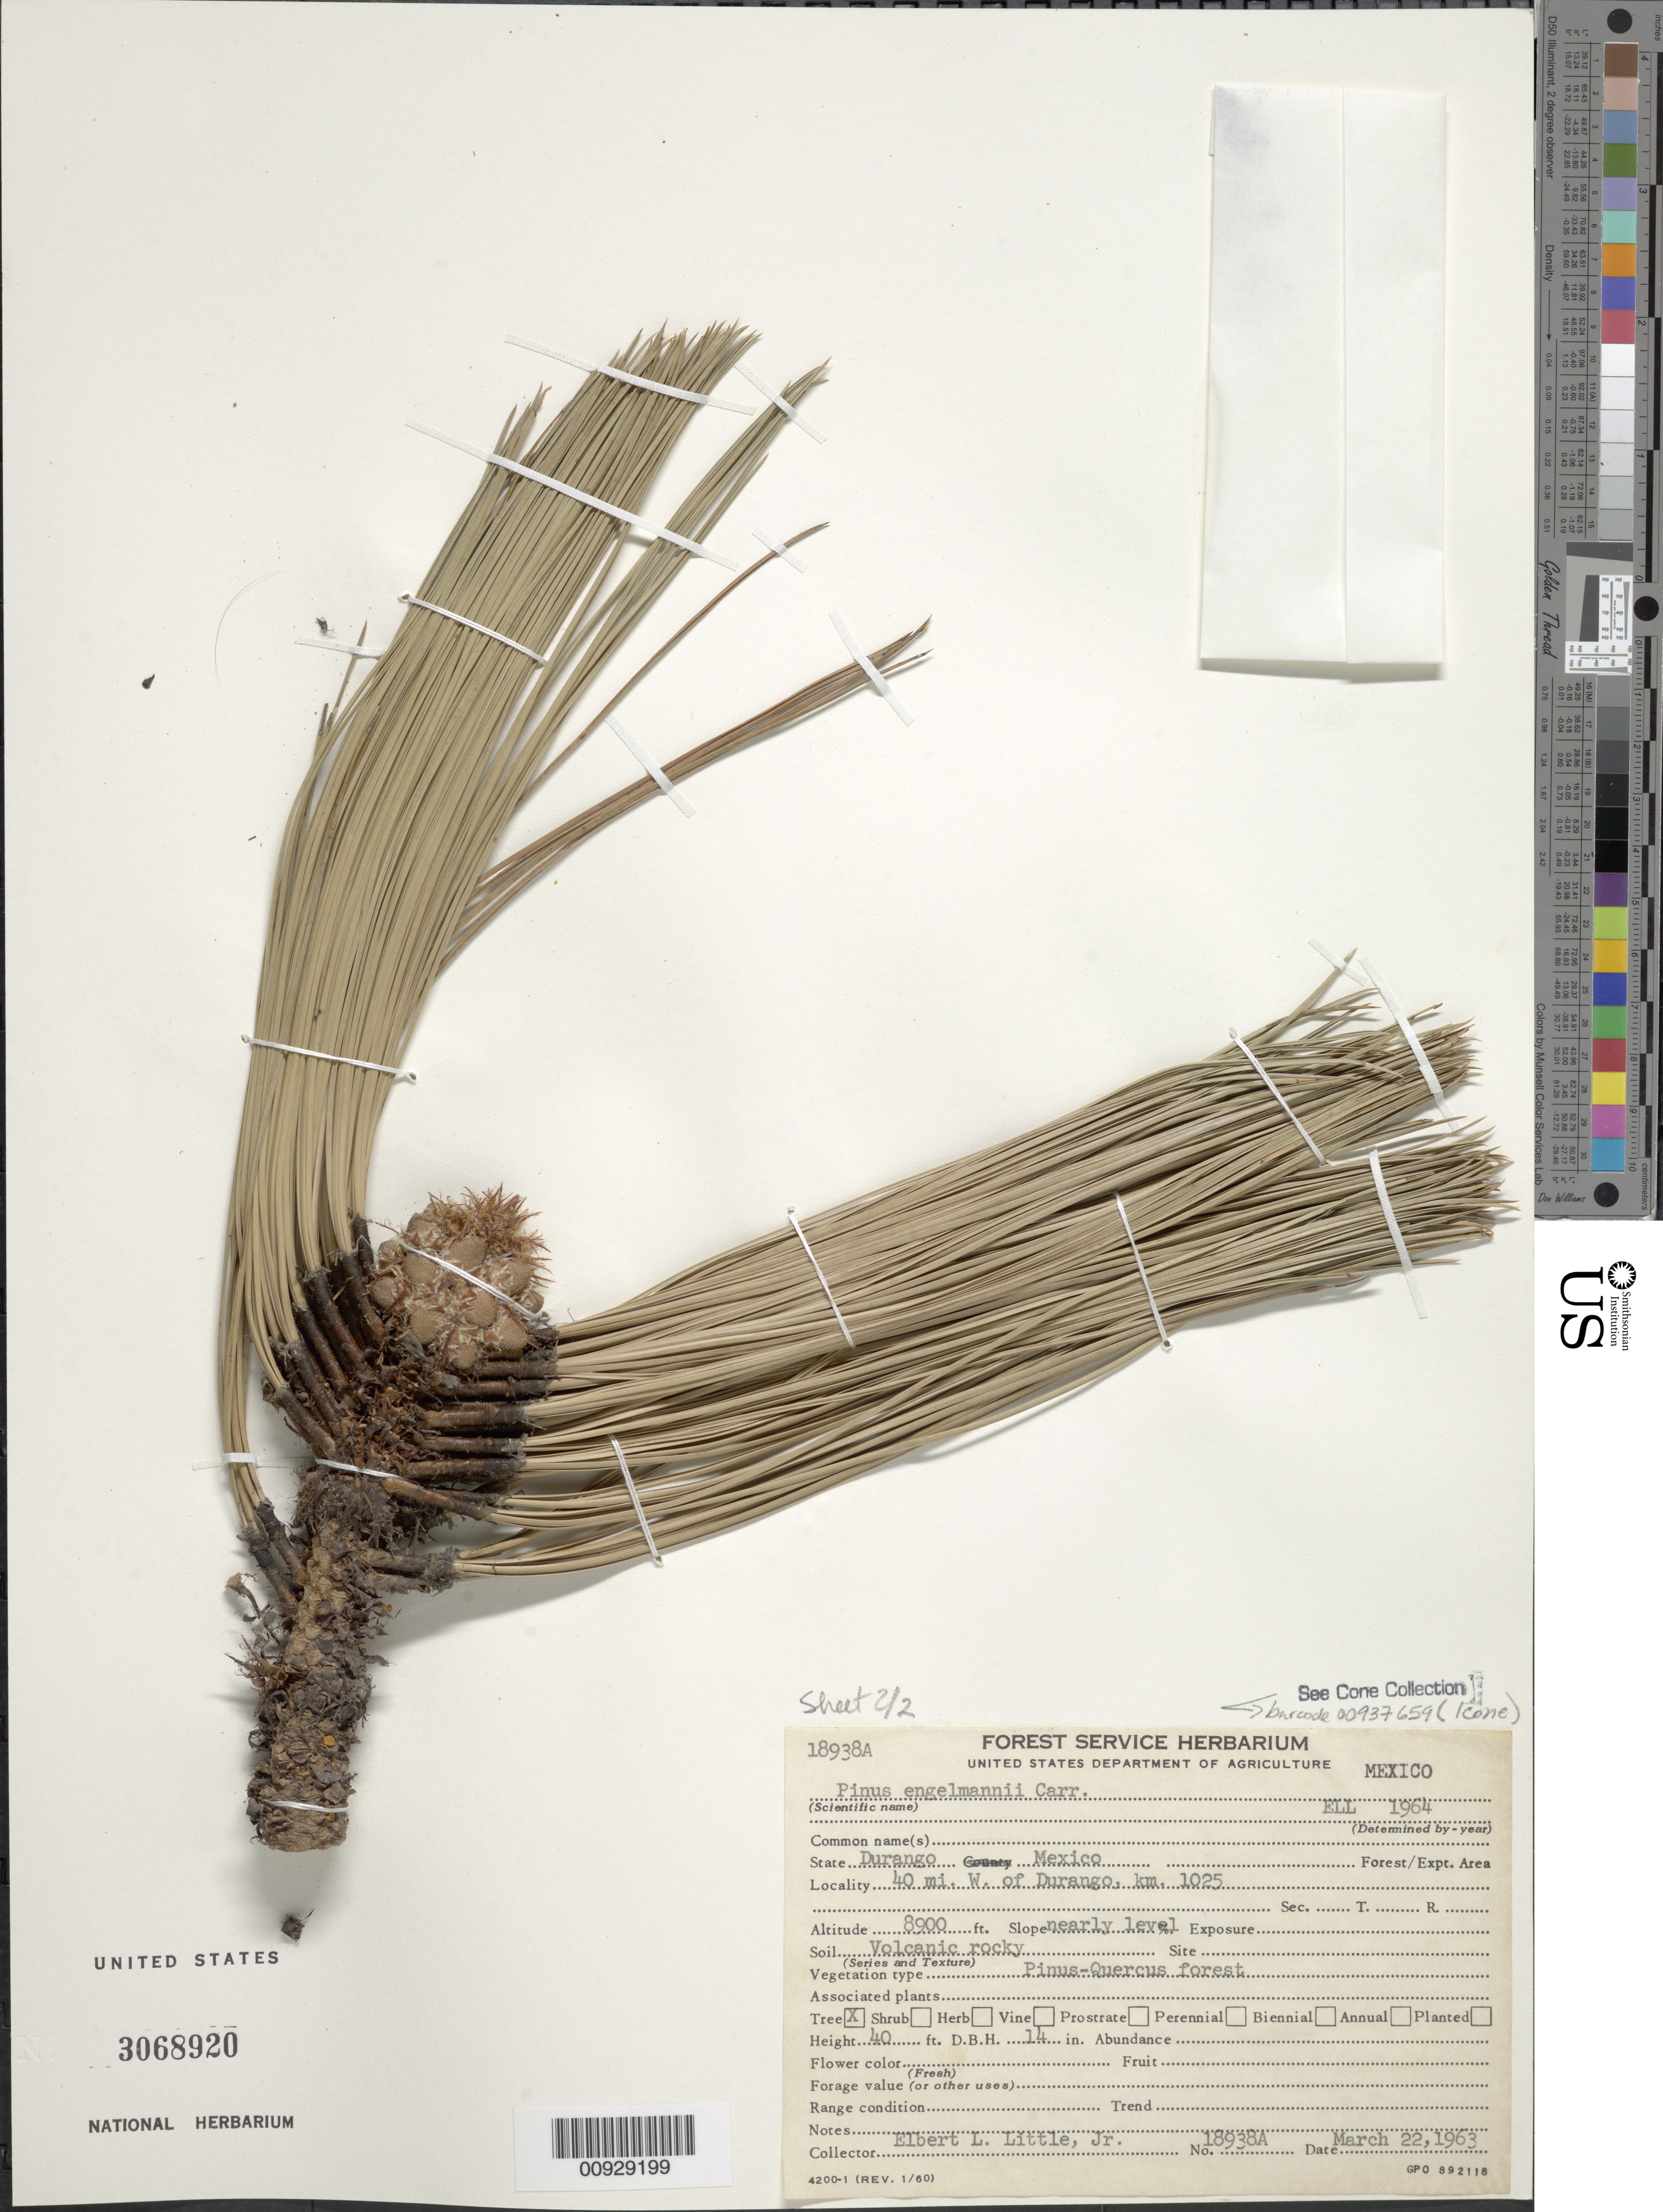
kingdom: Plantae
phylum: Tracheophyta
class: Pinopsida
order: Pinales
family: Pinaceae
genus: Pinus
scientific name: Pinus engelmannii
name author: Carrière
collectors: E. L. Little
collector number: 18938 A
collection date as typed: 22 Mar 1963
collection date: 1963-03-22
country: Mexico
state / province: Durango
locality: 40 mi. W of Durango, km. 1025.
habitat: Pinus-Quercus forest. Slope nearly level. Soil volcanic rocky.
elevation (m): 2713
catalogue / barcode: US 3068920